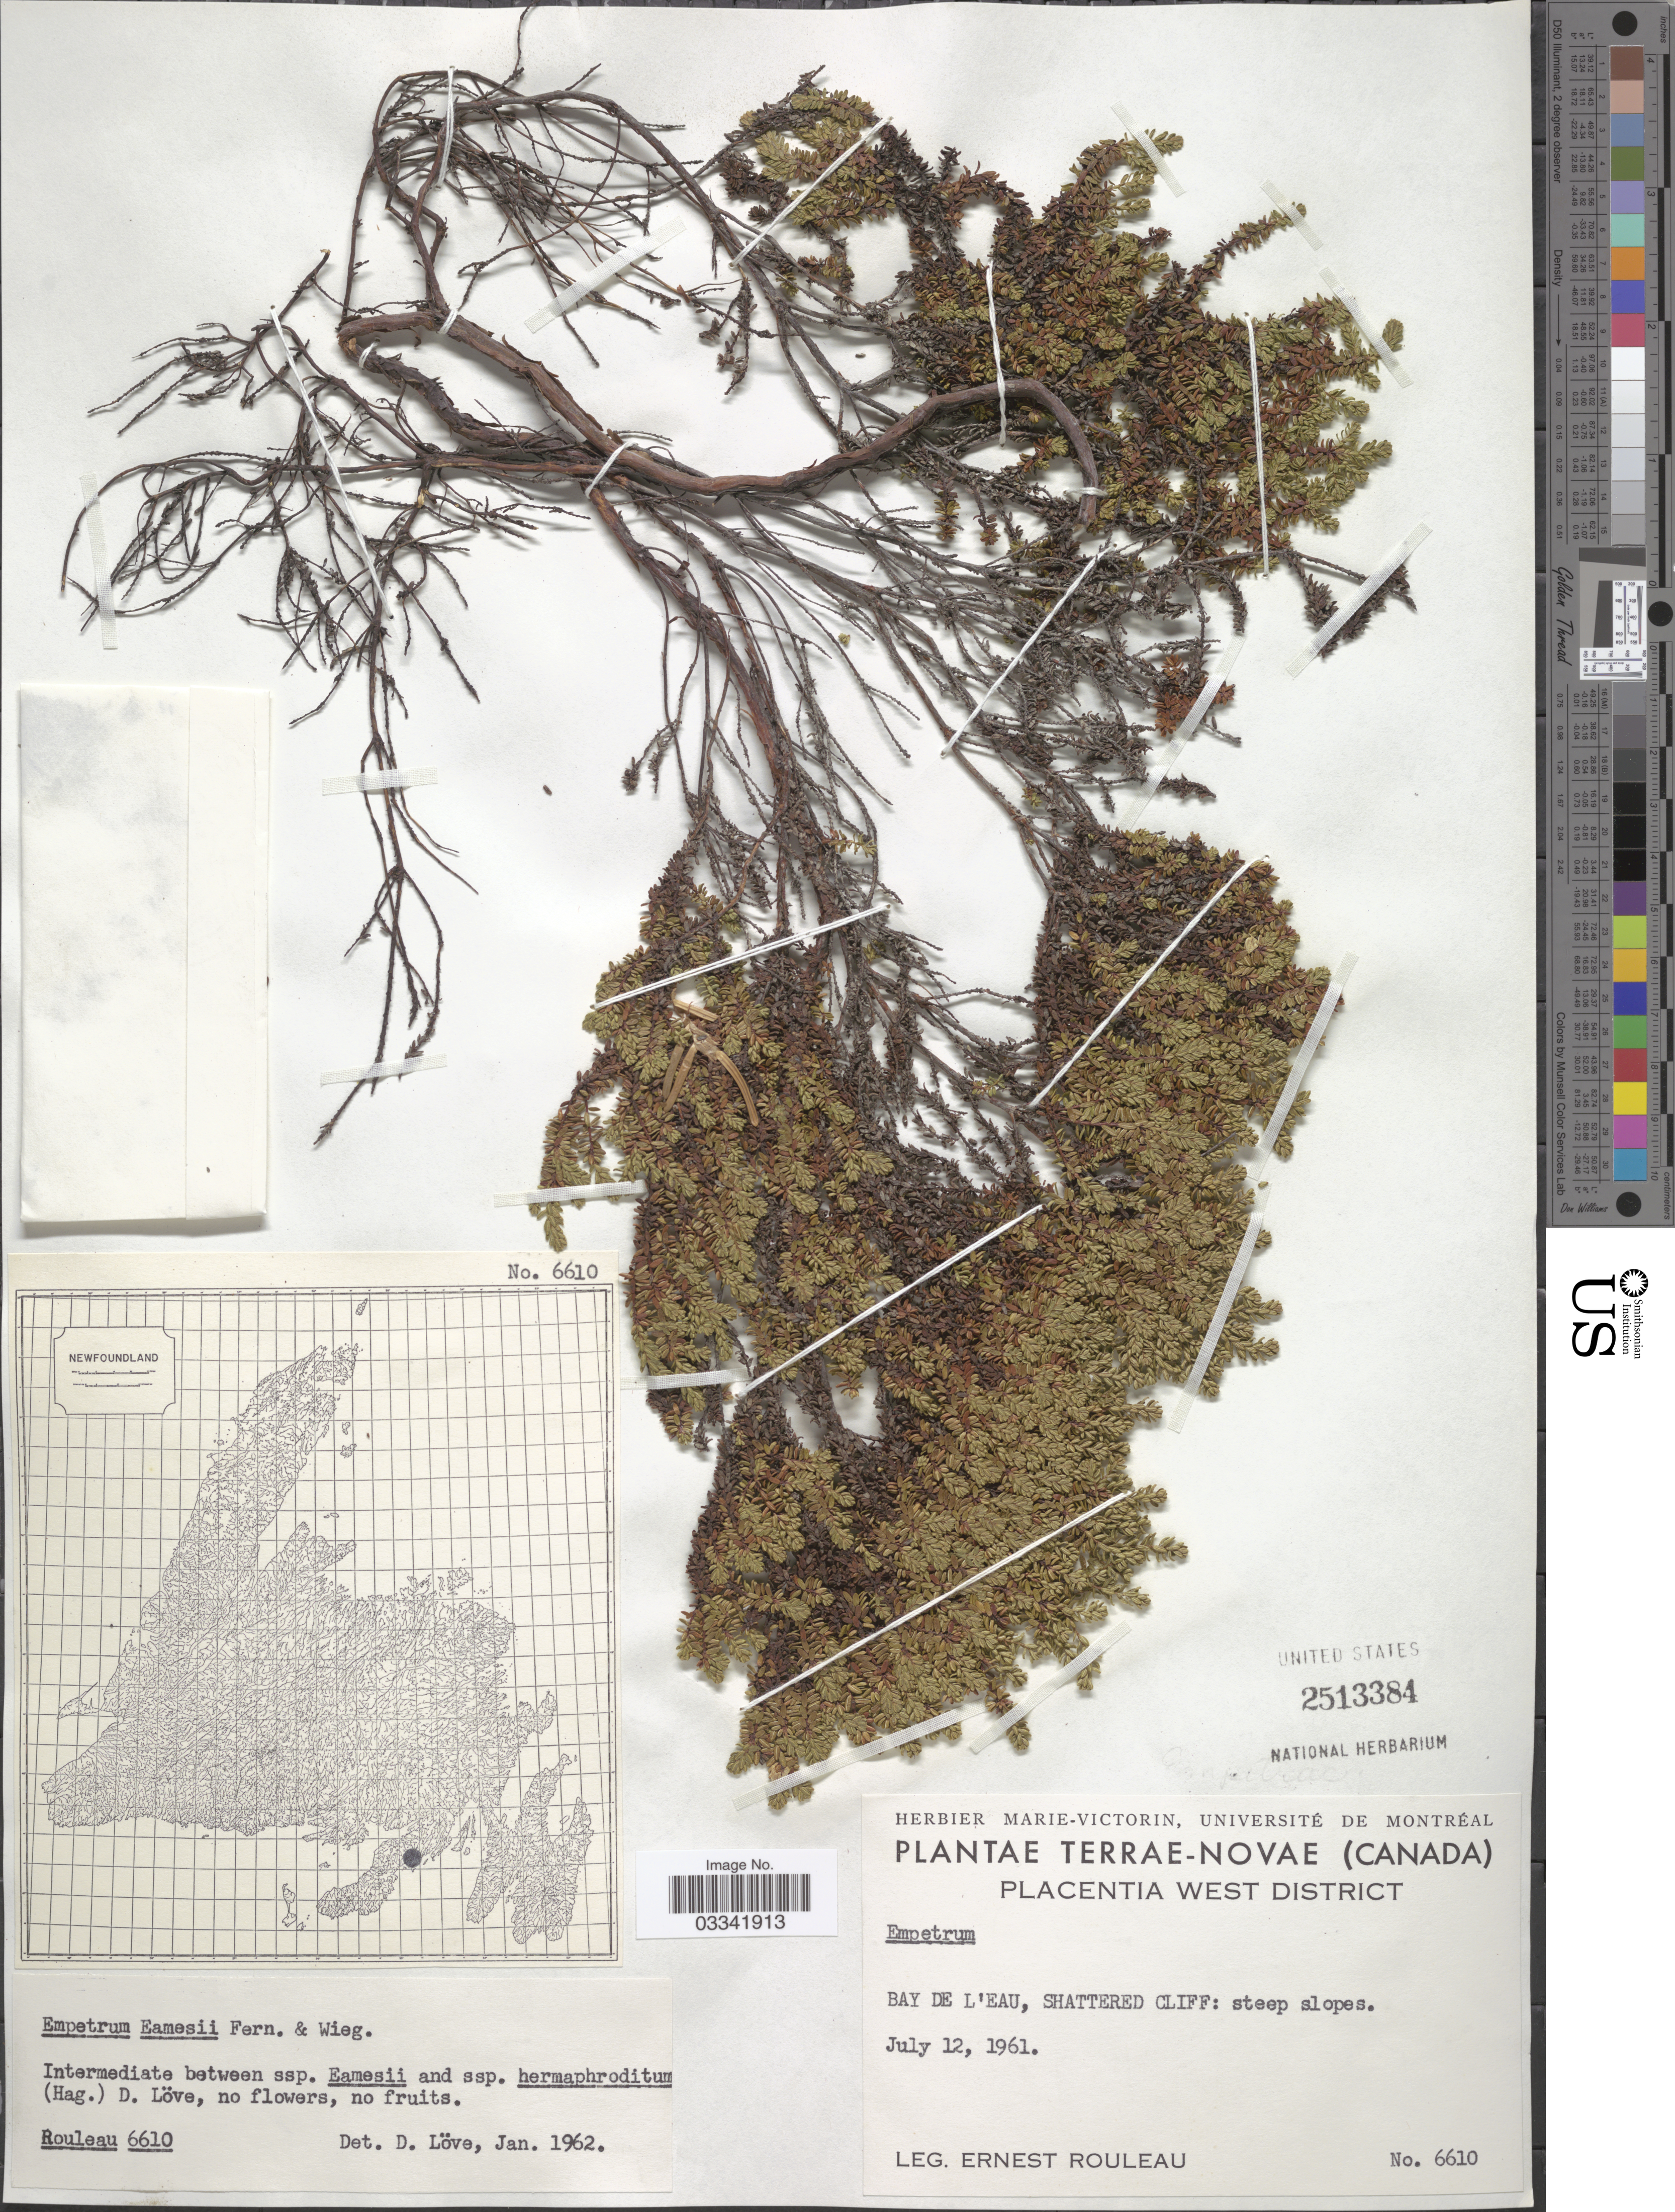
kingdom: Plantae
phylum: Tracheophyta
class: Magnoliopsida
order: Ericales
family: Ericaceae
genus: Empetrum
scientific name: Empetrum nigrum subsp. hermaphroditum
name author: (Hagerup) Böcher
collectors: E. Rouleau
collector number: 6610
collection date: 1961-07-12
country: Canada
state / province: Newfoundland and Labrador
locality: Terrae-Novae, Placentia West District, Bay de L'Eau, Shattered Cliff.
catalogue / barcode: US 2513384